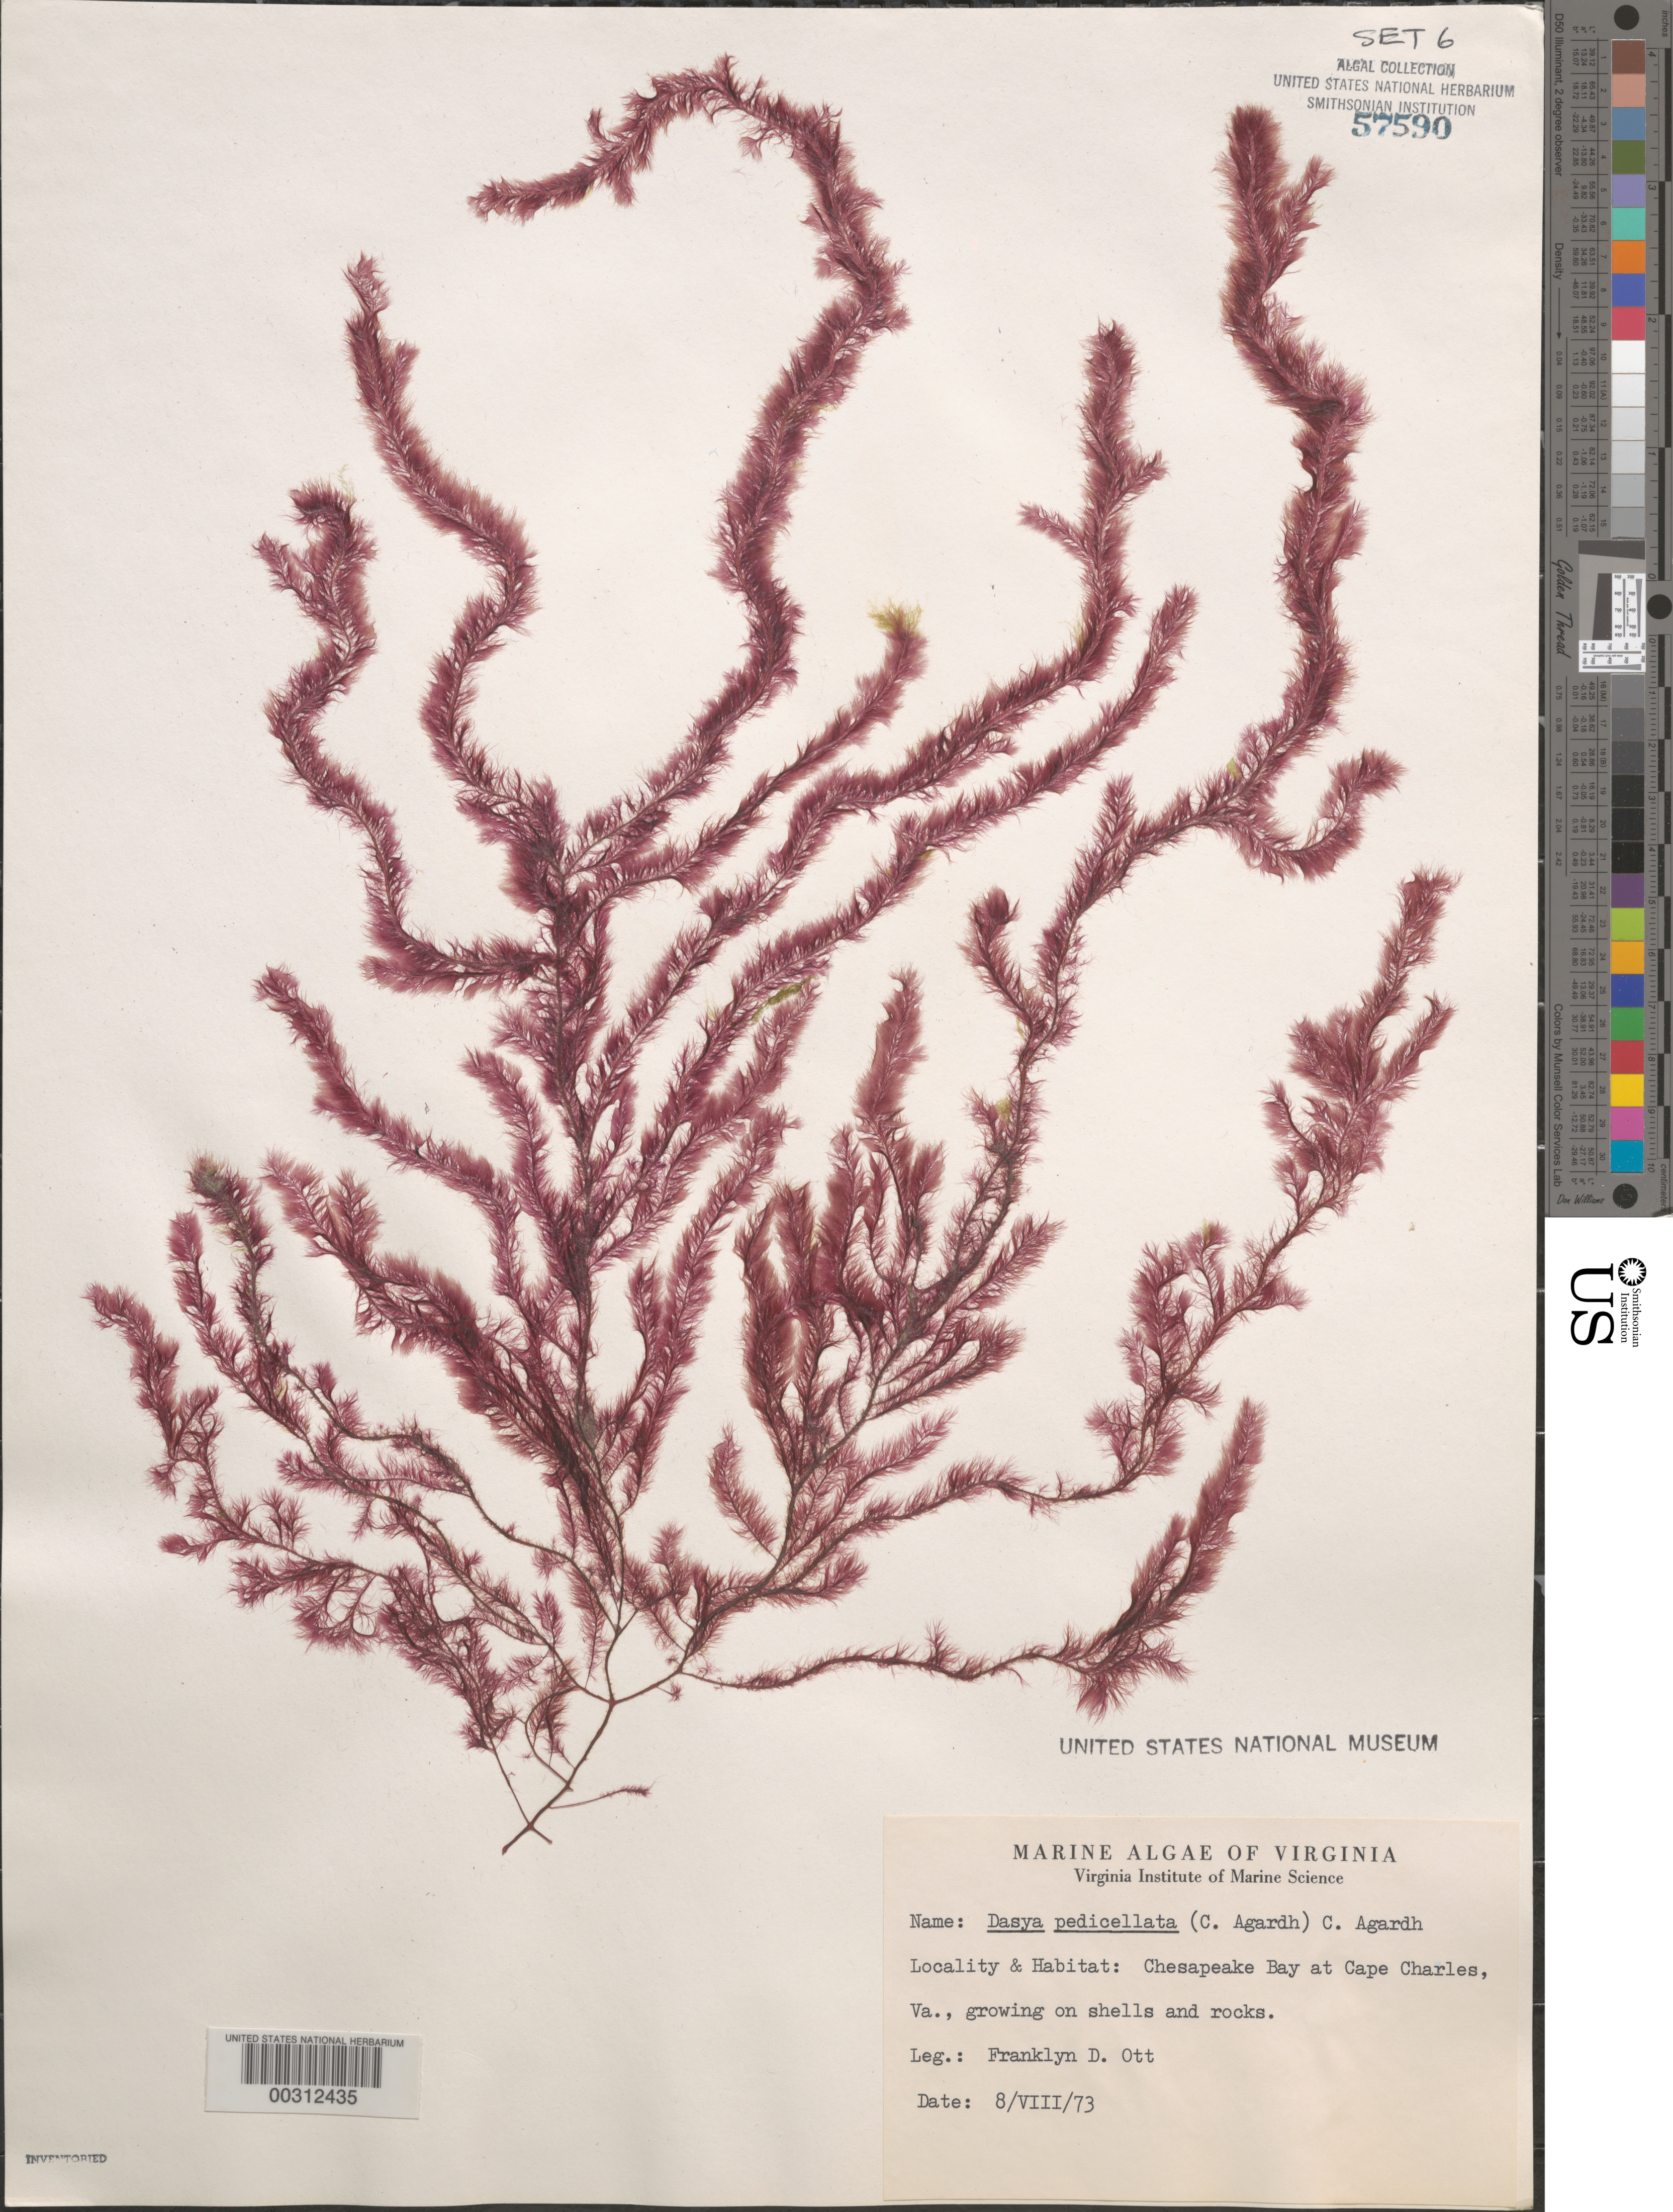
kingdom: Plantae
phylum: Rhodophyta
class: Florideophyceae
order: Ceramiales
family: Dasyaceae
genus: Dasya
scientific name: Dasya pedicellata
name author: (C. Agardh) C. Agardh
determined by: Algae name updating Project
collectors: F. Ott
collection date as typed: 08 Aug 1973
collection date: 1973-08-08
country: United States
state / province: Virginia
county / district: Northampton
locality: Cape Charles, Chesapeake Bay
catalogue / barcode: US 57590